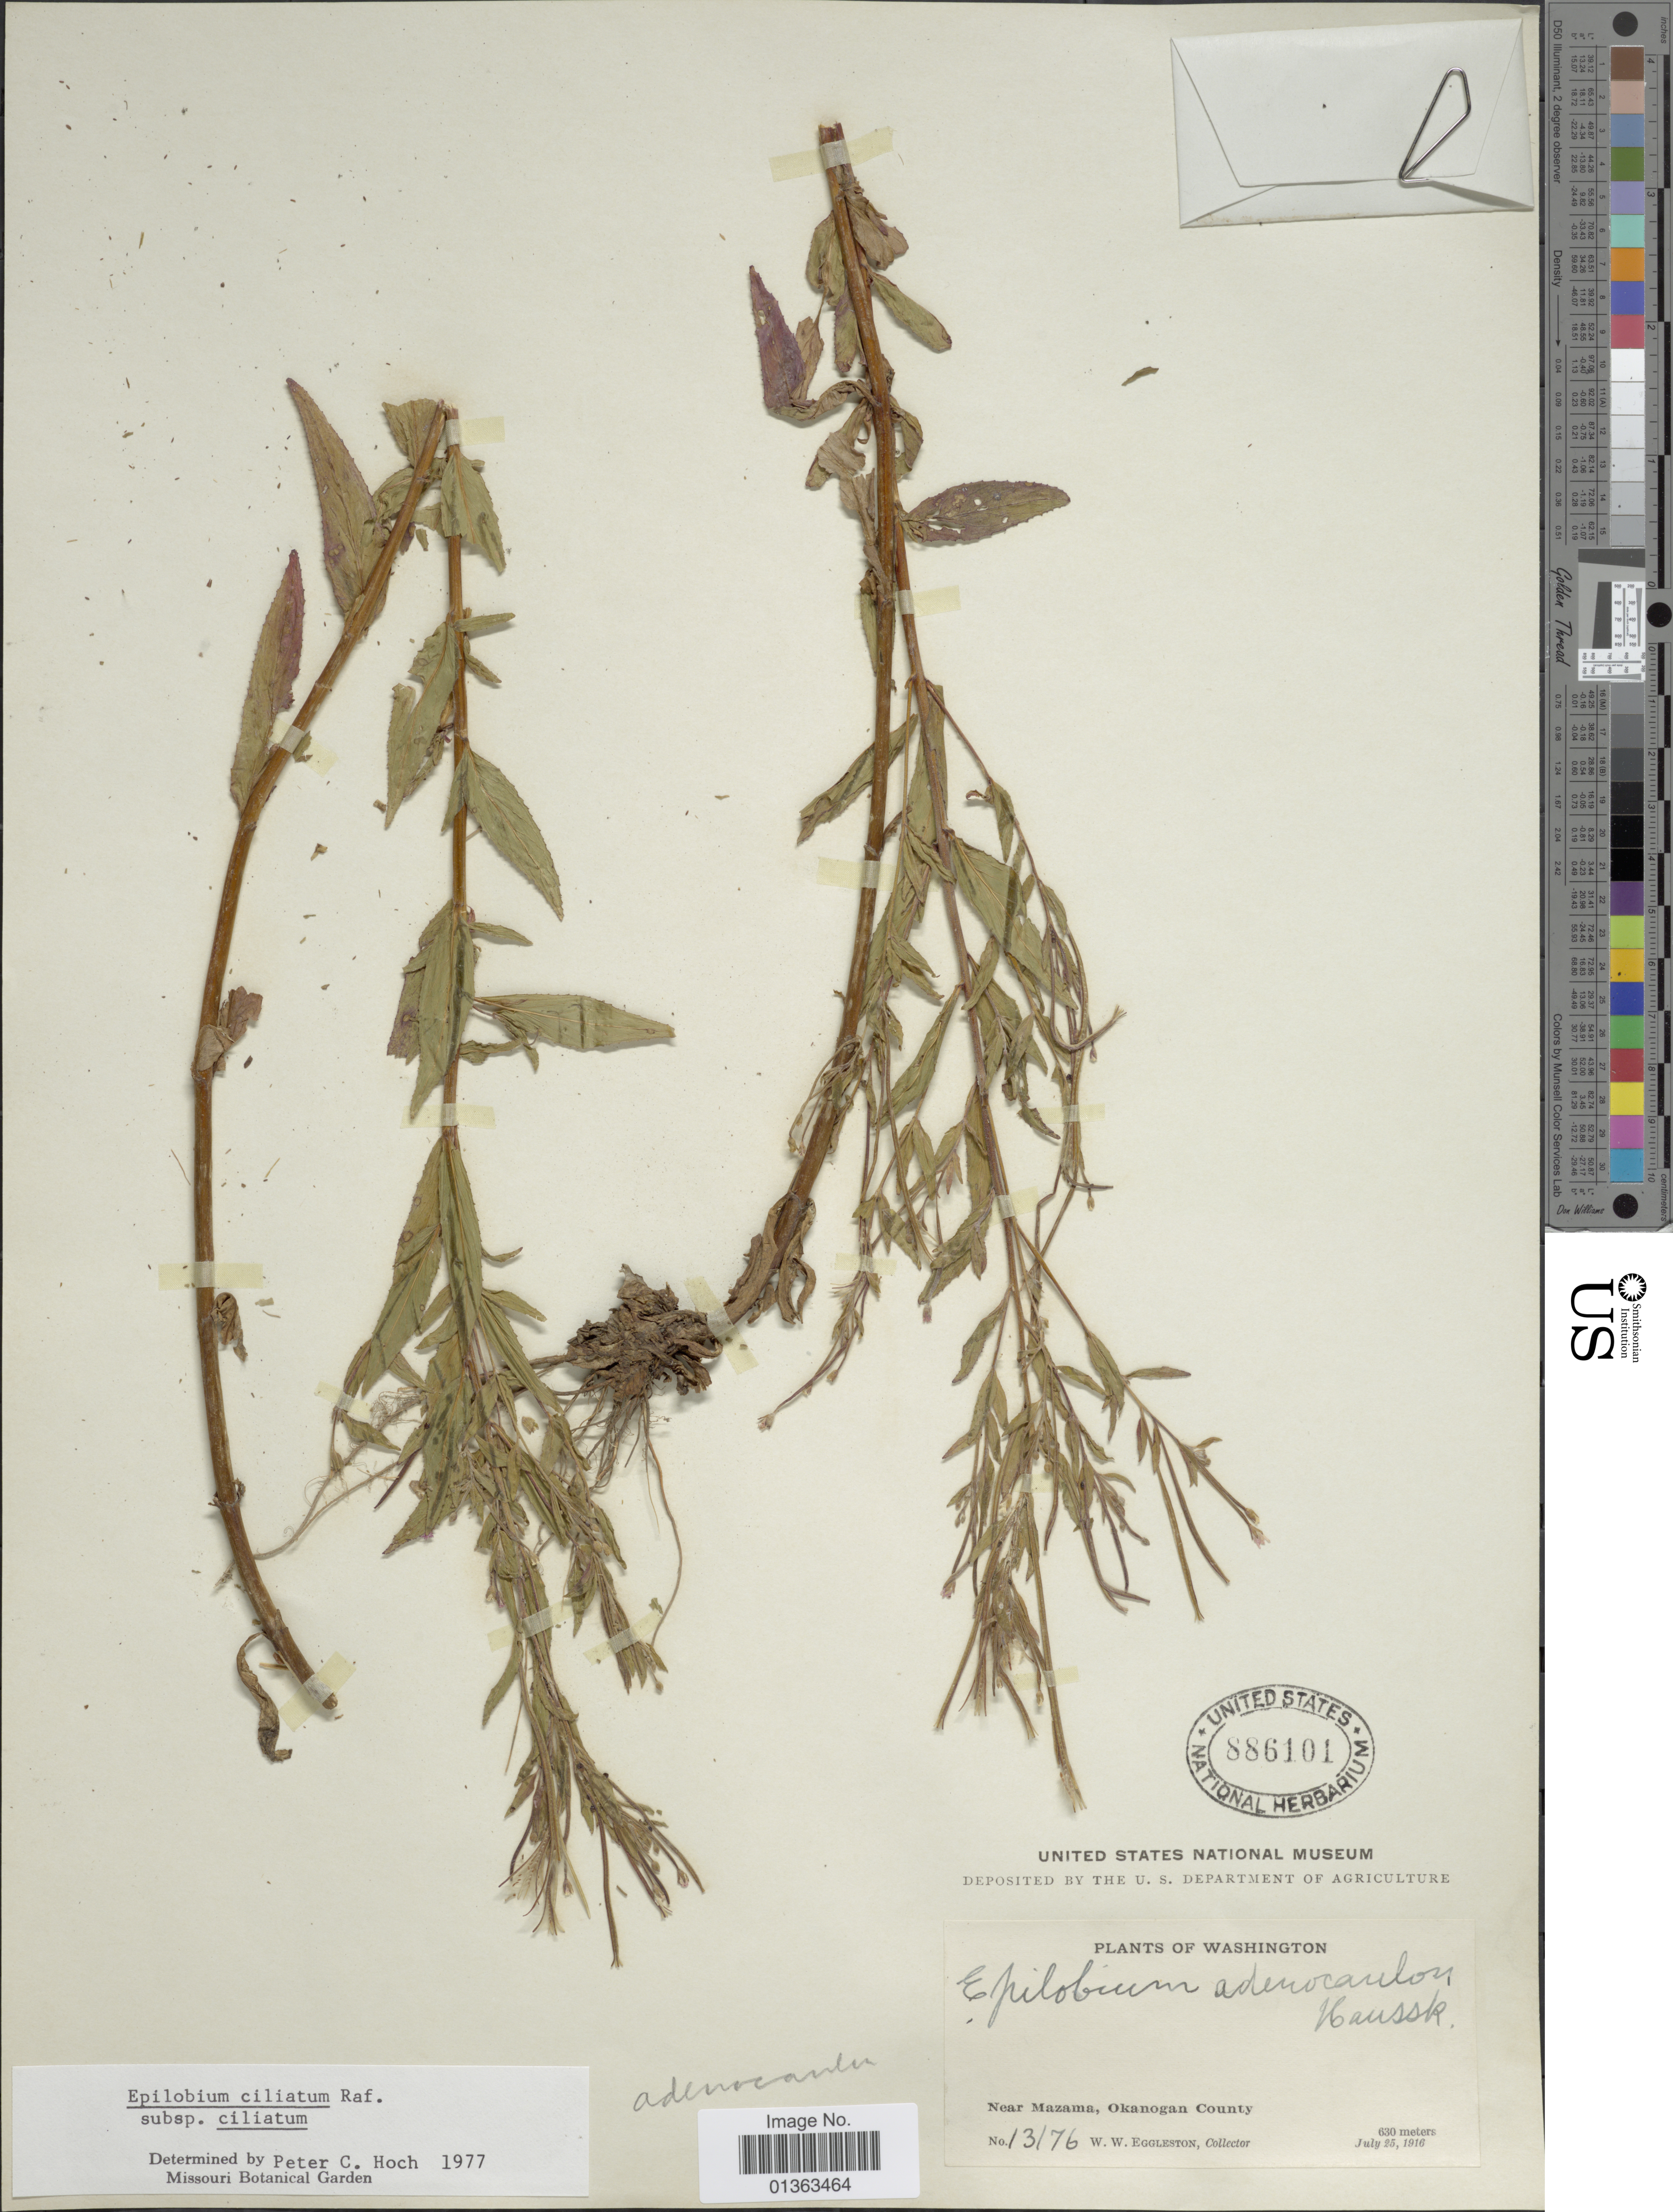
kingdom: Plantae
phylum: Tracheophyta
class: Magnoliopsida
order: Myrtales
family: Onagraceae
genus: Epilobium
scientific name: Epilobium ciliatum subsp. ciliatum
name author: Raf.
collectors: W. W. Eggleston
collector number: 13176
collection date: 1916-07-25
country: United States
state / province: Washington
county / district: Okanogan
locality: Near Mazama, Okanogan County.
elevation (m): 630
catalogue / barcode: US 886101